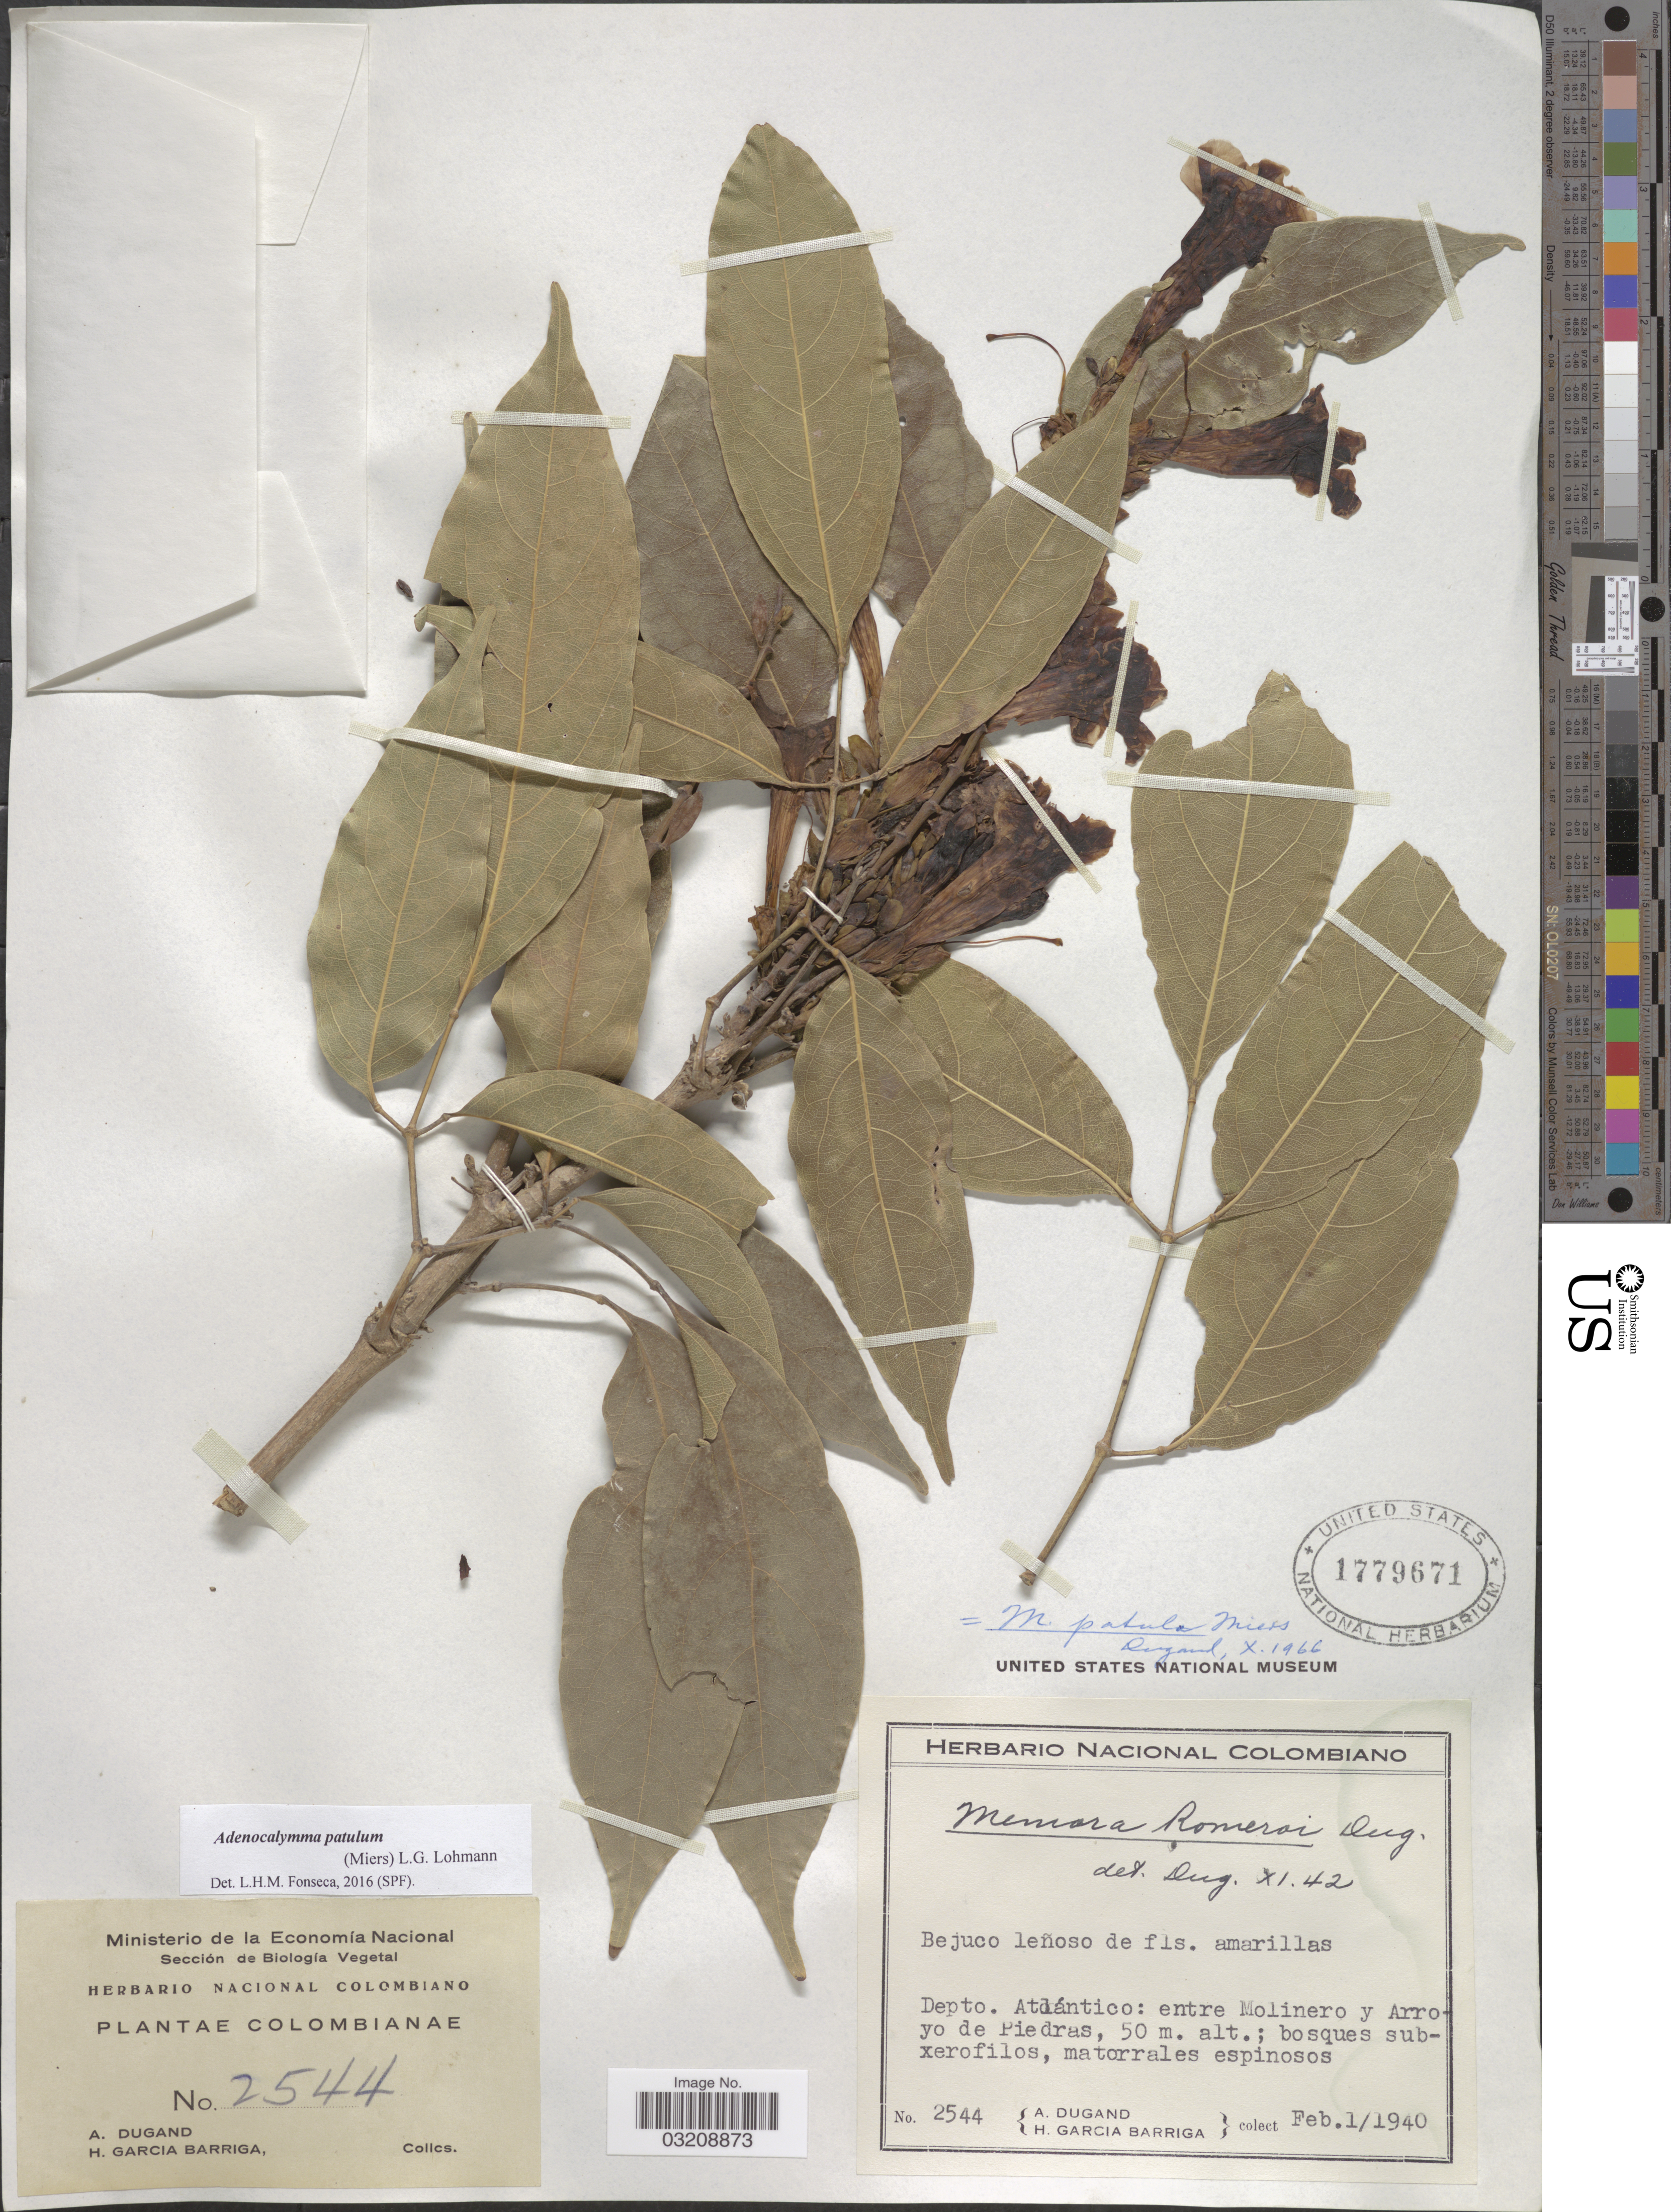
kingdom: Plantae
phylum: Tracheophyta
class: Magnoliopsida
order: Lamiales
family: Bignoniaceae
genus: Adenocalymma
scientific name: Adenocalymma patulum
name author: (Miers) L.G. Lohmann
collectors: A. Dugand & H. García Barriga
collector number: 2544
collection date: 1940-02-01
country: Colombia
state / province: Atlántico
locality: Depto. Atlántico: entre Molinero y Arroyo de Piedras.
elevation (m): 50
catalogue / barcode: US 1779671